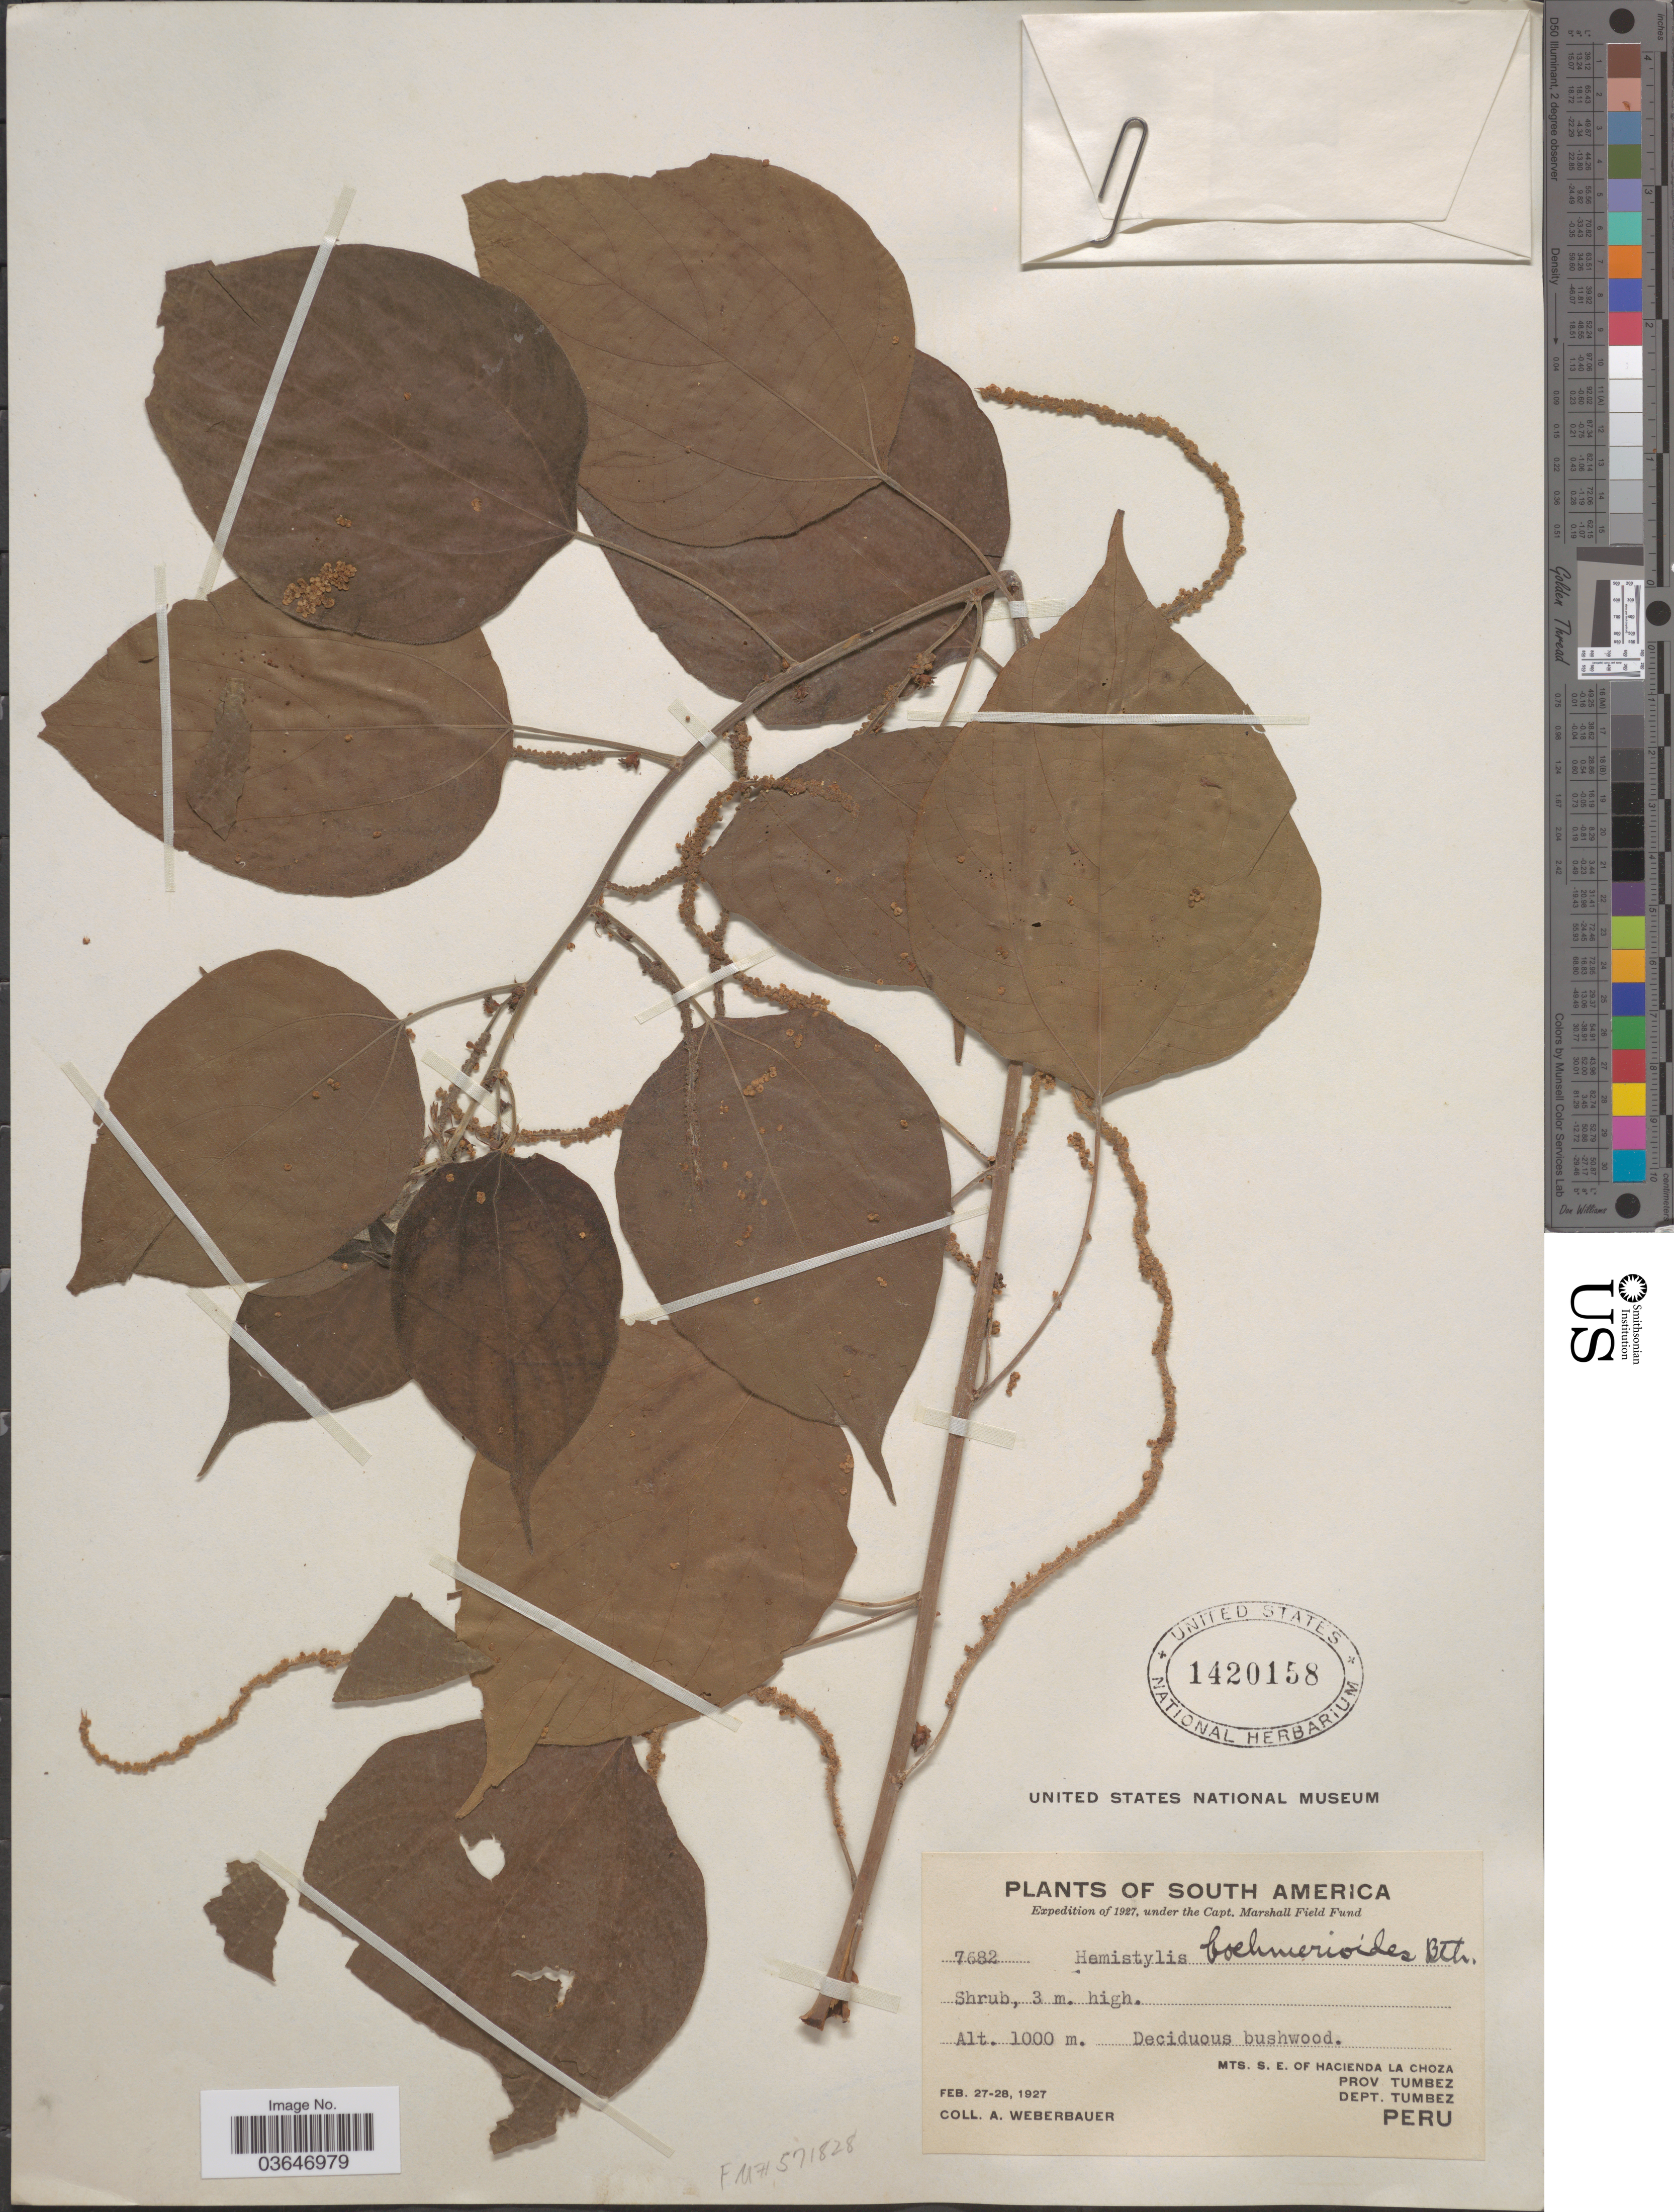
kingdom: Plantae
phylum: Tracheophyta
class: Magnoliopsida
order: Rosales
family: Urticaceae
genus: Hemistylus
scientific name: Hemistylus boehmerioides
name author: Benth.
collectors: A. Weberbauer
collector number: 7682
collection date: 1927-02-27/1927-02-28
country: Peru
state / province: Tumbes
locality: Mts. S. E. of Hacienda La Choza. Dept. Tumbez.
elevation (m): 1000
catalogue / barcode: US 1420158